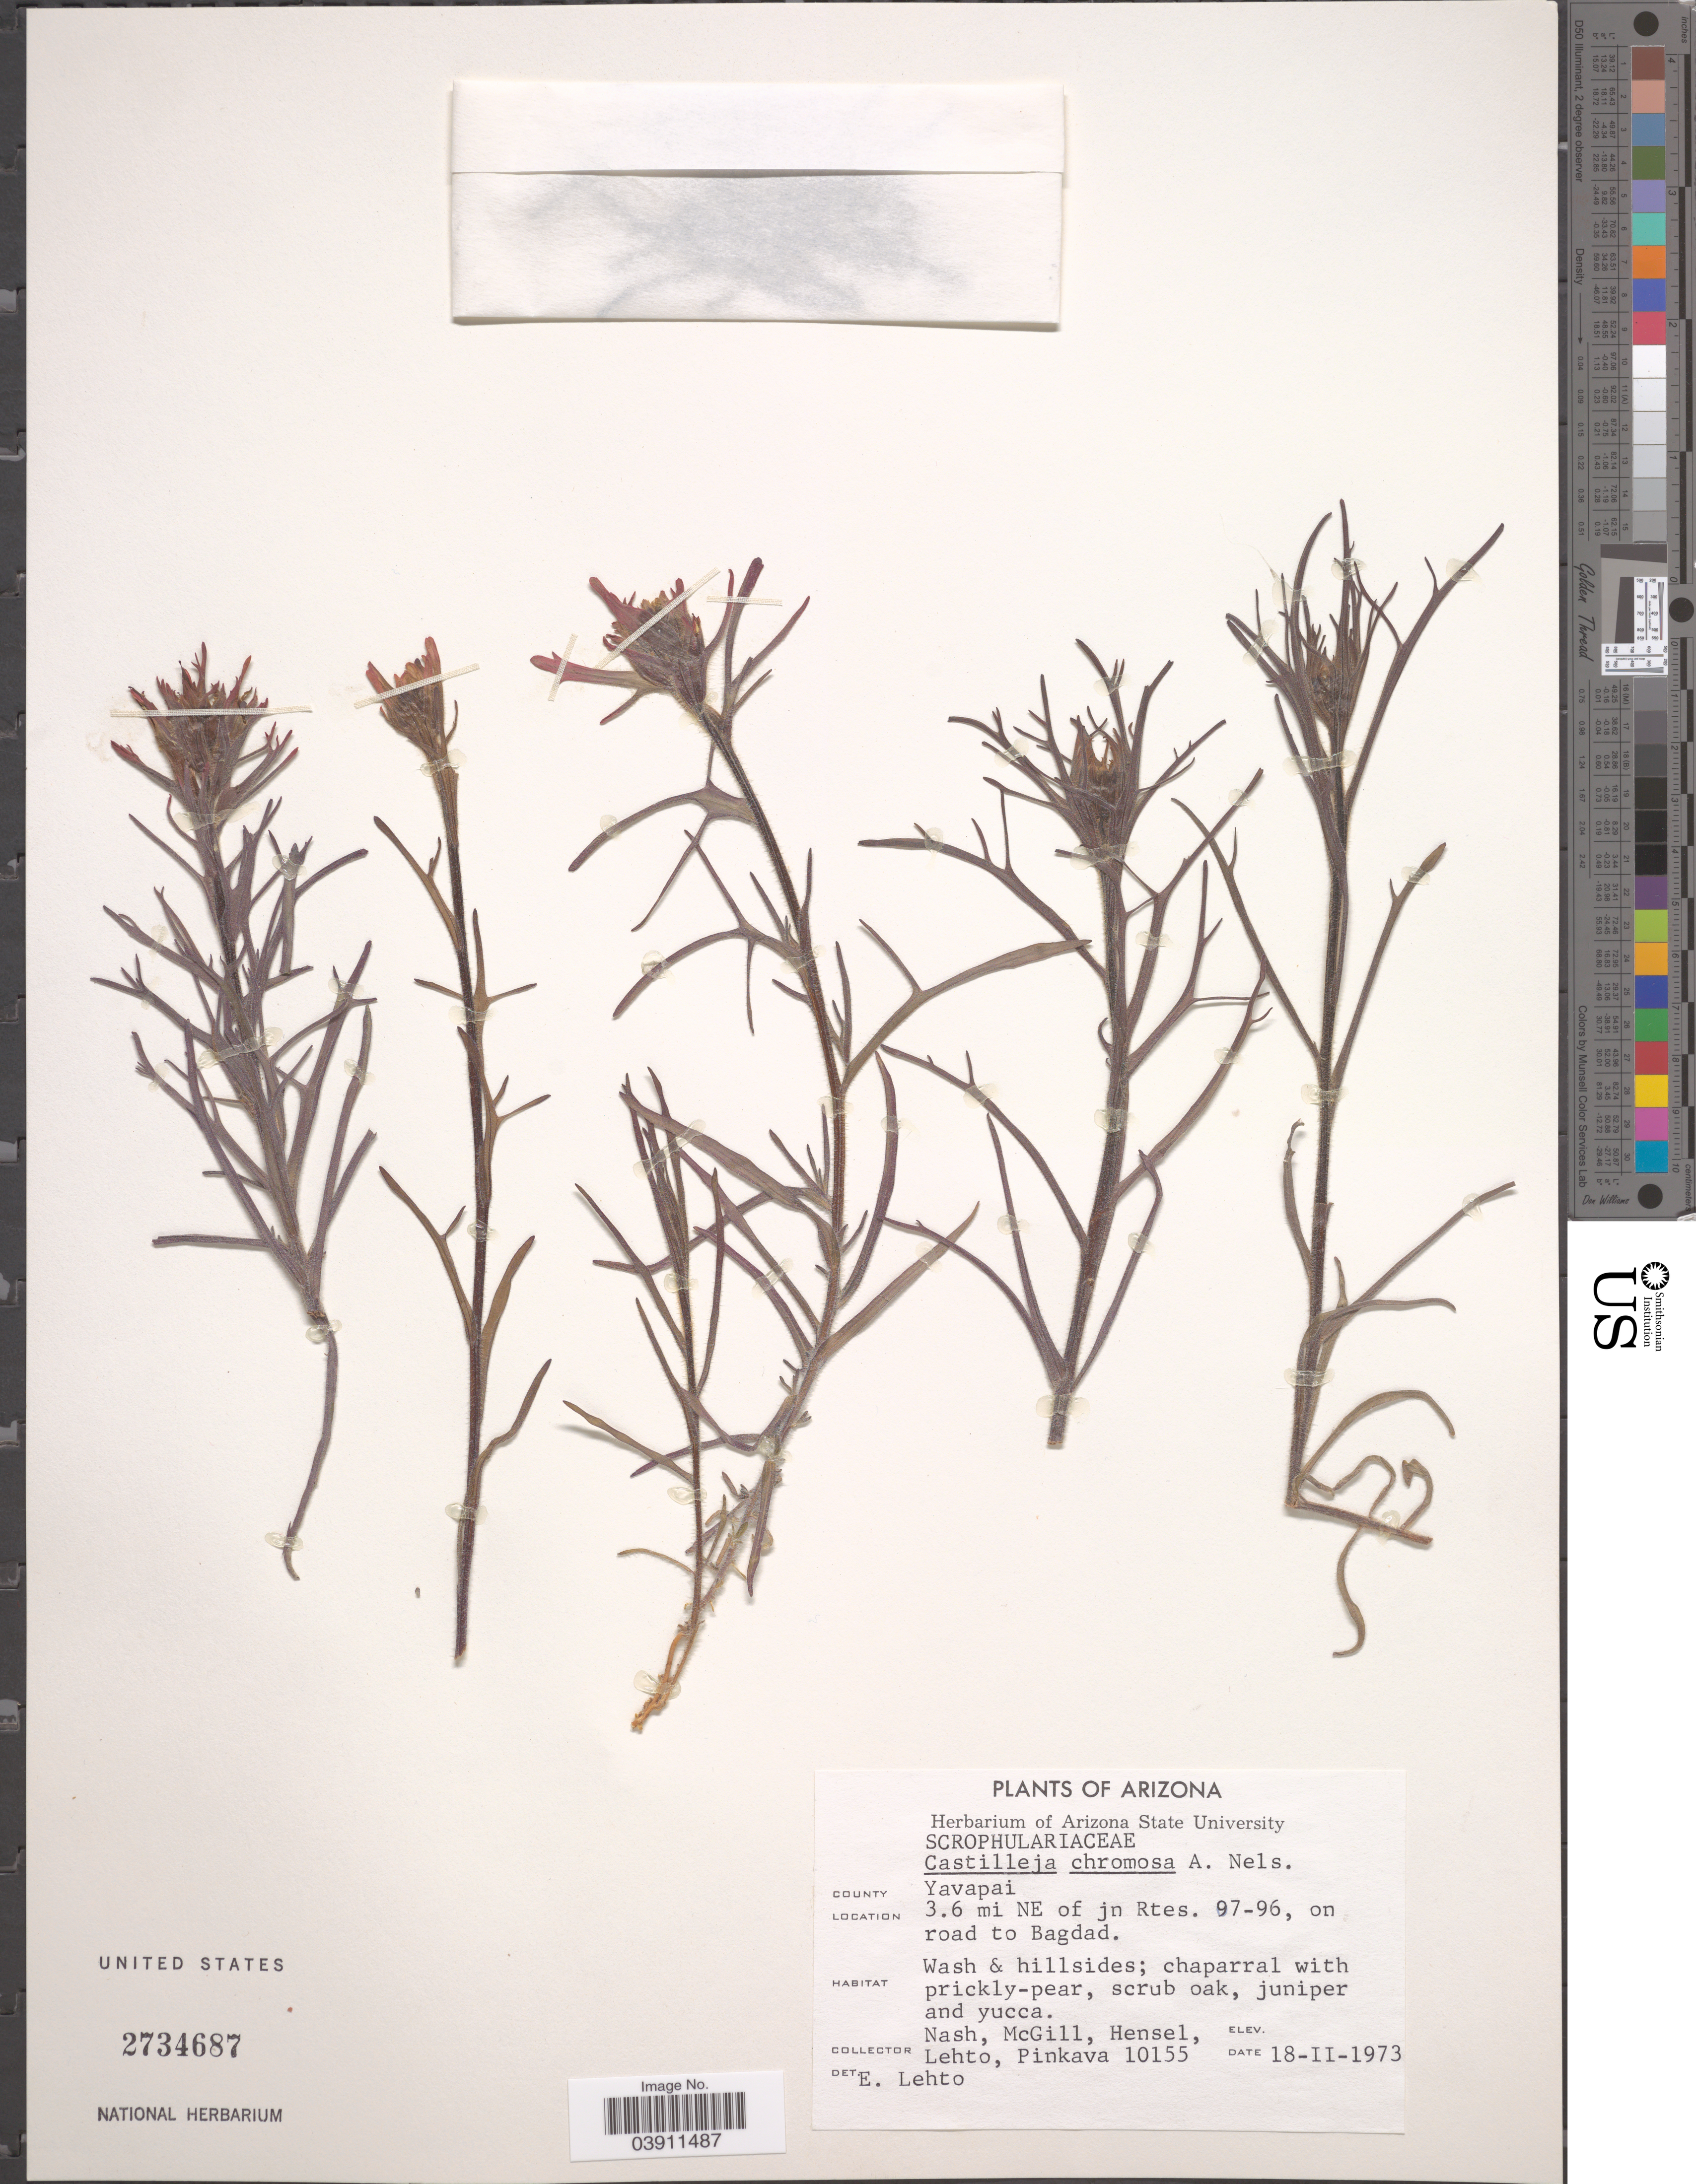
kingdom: Plantae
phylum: Tracheophyta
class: Magnoliopsida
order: Lamiales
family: Orobanchaceae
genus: Castilleja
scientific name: Castilleja chromosa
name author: A. Nelson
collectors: -- Nash, -. McGill, -. Hensel, -. Lehto & -. Pinkava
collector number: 10155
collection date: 1973-02-18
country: United States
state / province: Arizona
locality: County Yavapai. 3.6 mi NE of jn Rtes. 97-96, on road to Bagdad. Wash & hillsides.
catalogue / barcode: US 2734687